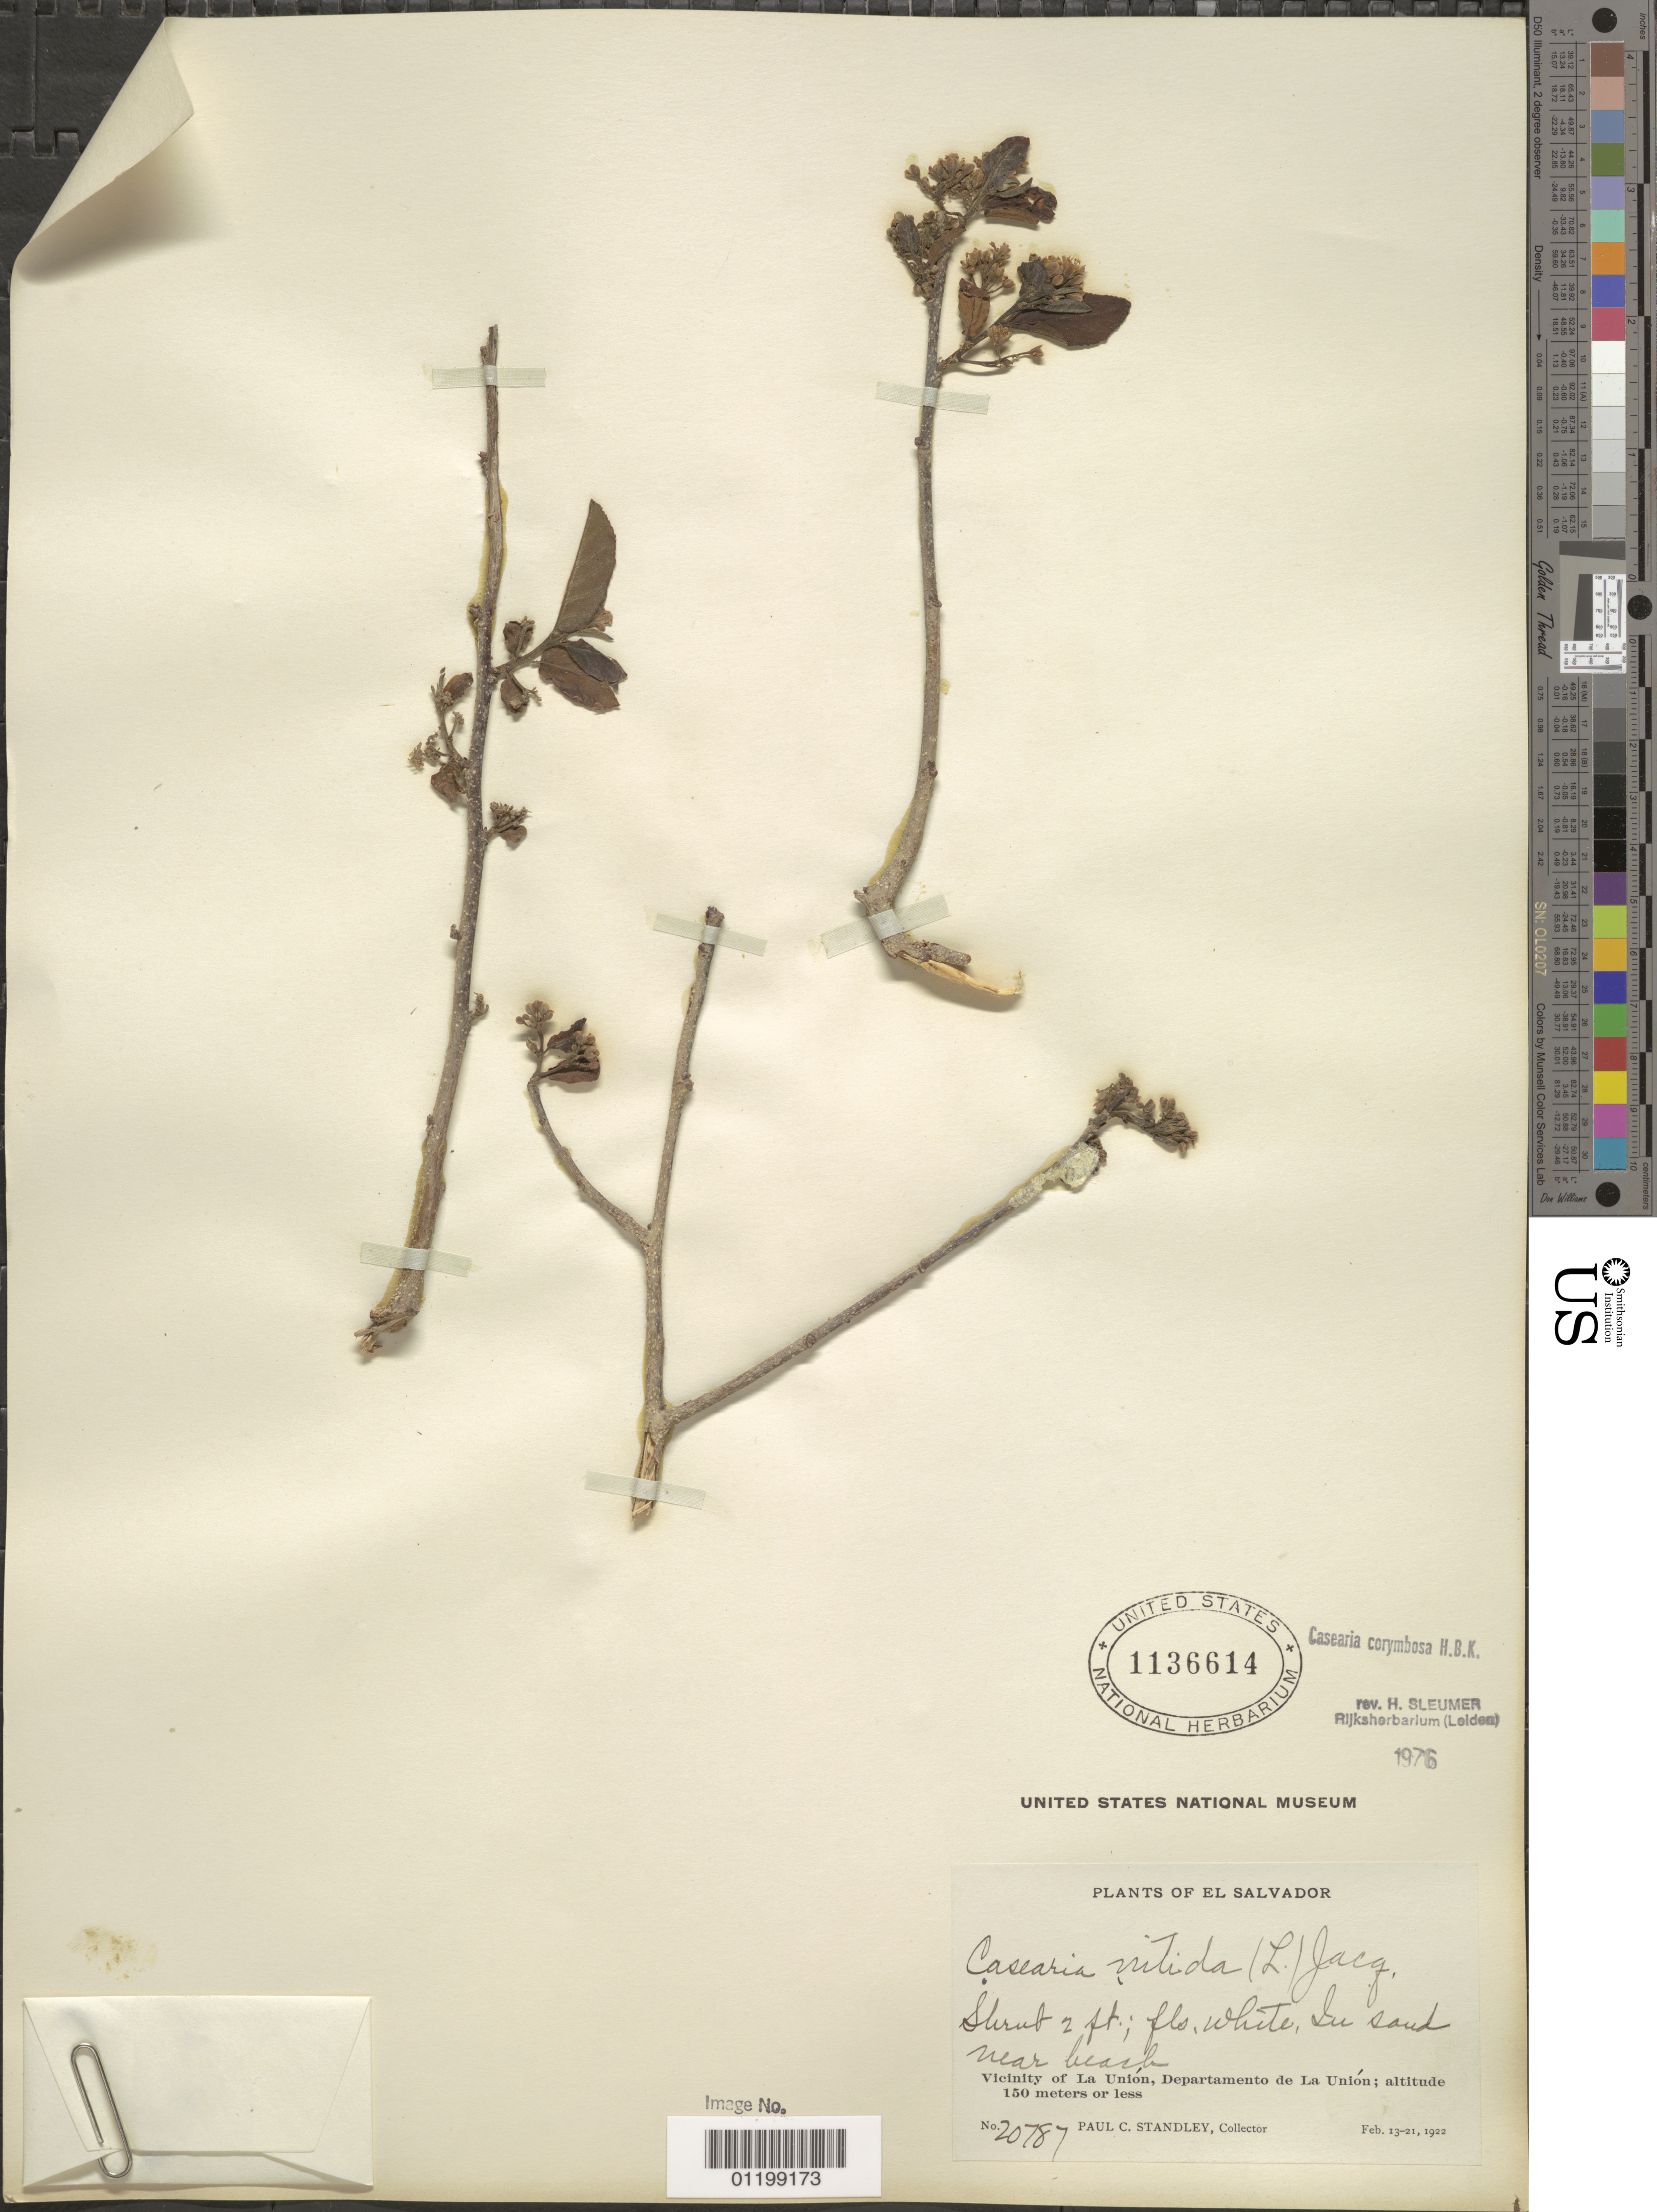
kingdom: Plantae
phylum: Tracheophyta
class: Magnoliopsida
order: Malpighiales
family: Salicaceae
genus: Casearia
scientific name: Casearia corymbosa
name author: Kunth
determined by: Sleumer, H. O.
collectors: P. C. Standley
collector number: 20787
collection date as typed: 13 Feb 1922 to 21 Feb 1922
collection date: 1922-02-13/1922-02-21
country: El Salvador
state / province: La Unión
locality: Vicinity of La Union.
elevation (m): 150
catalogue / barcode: US 1136614